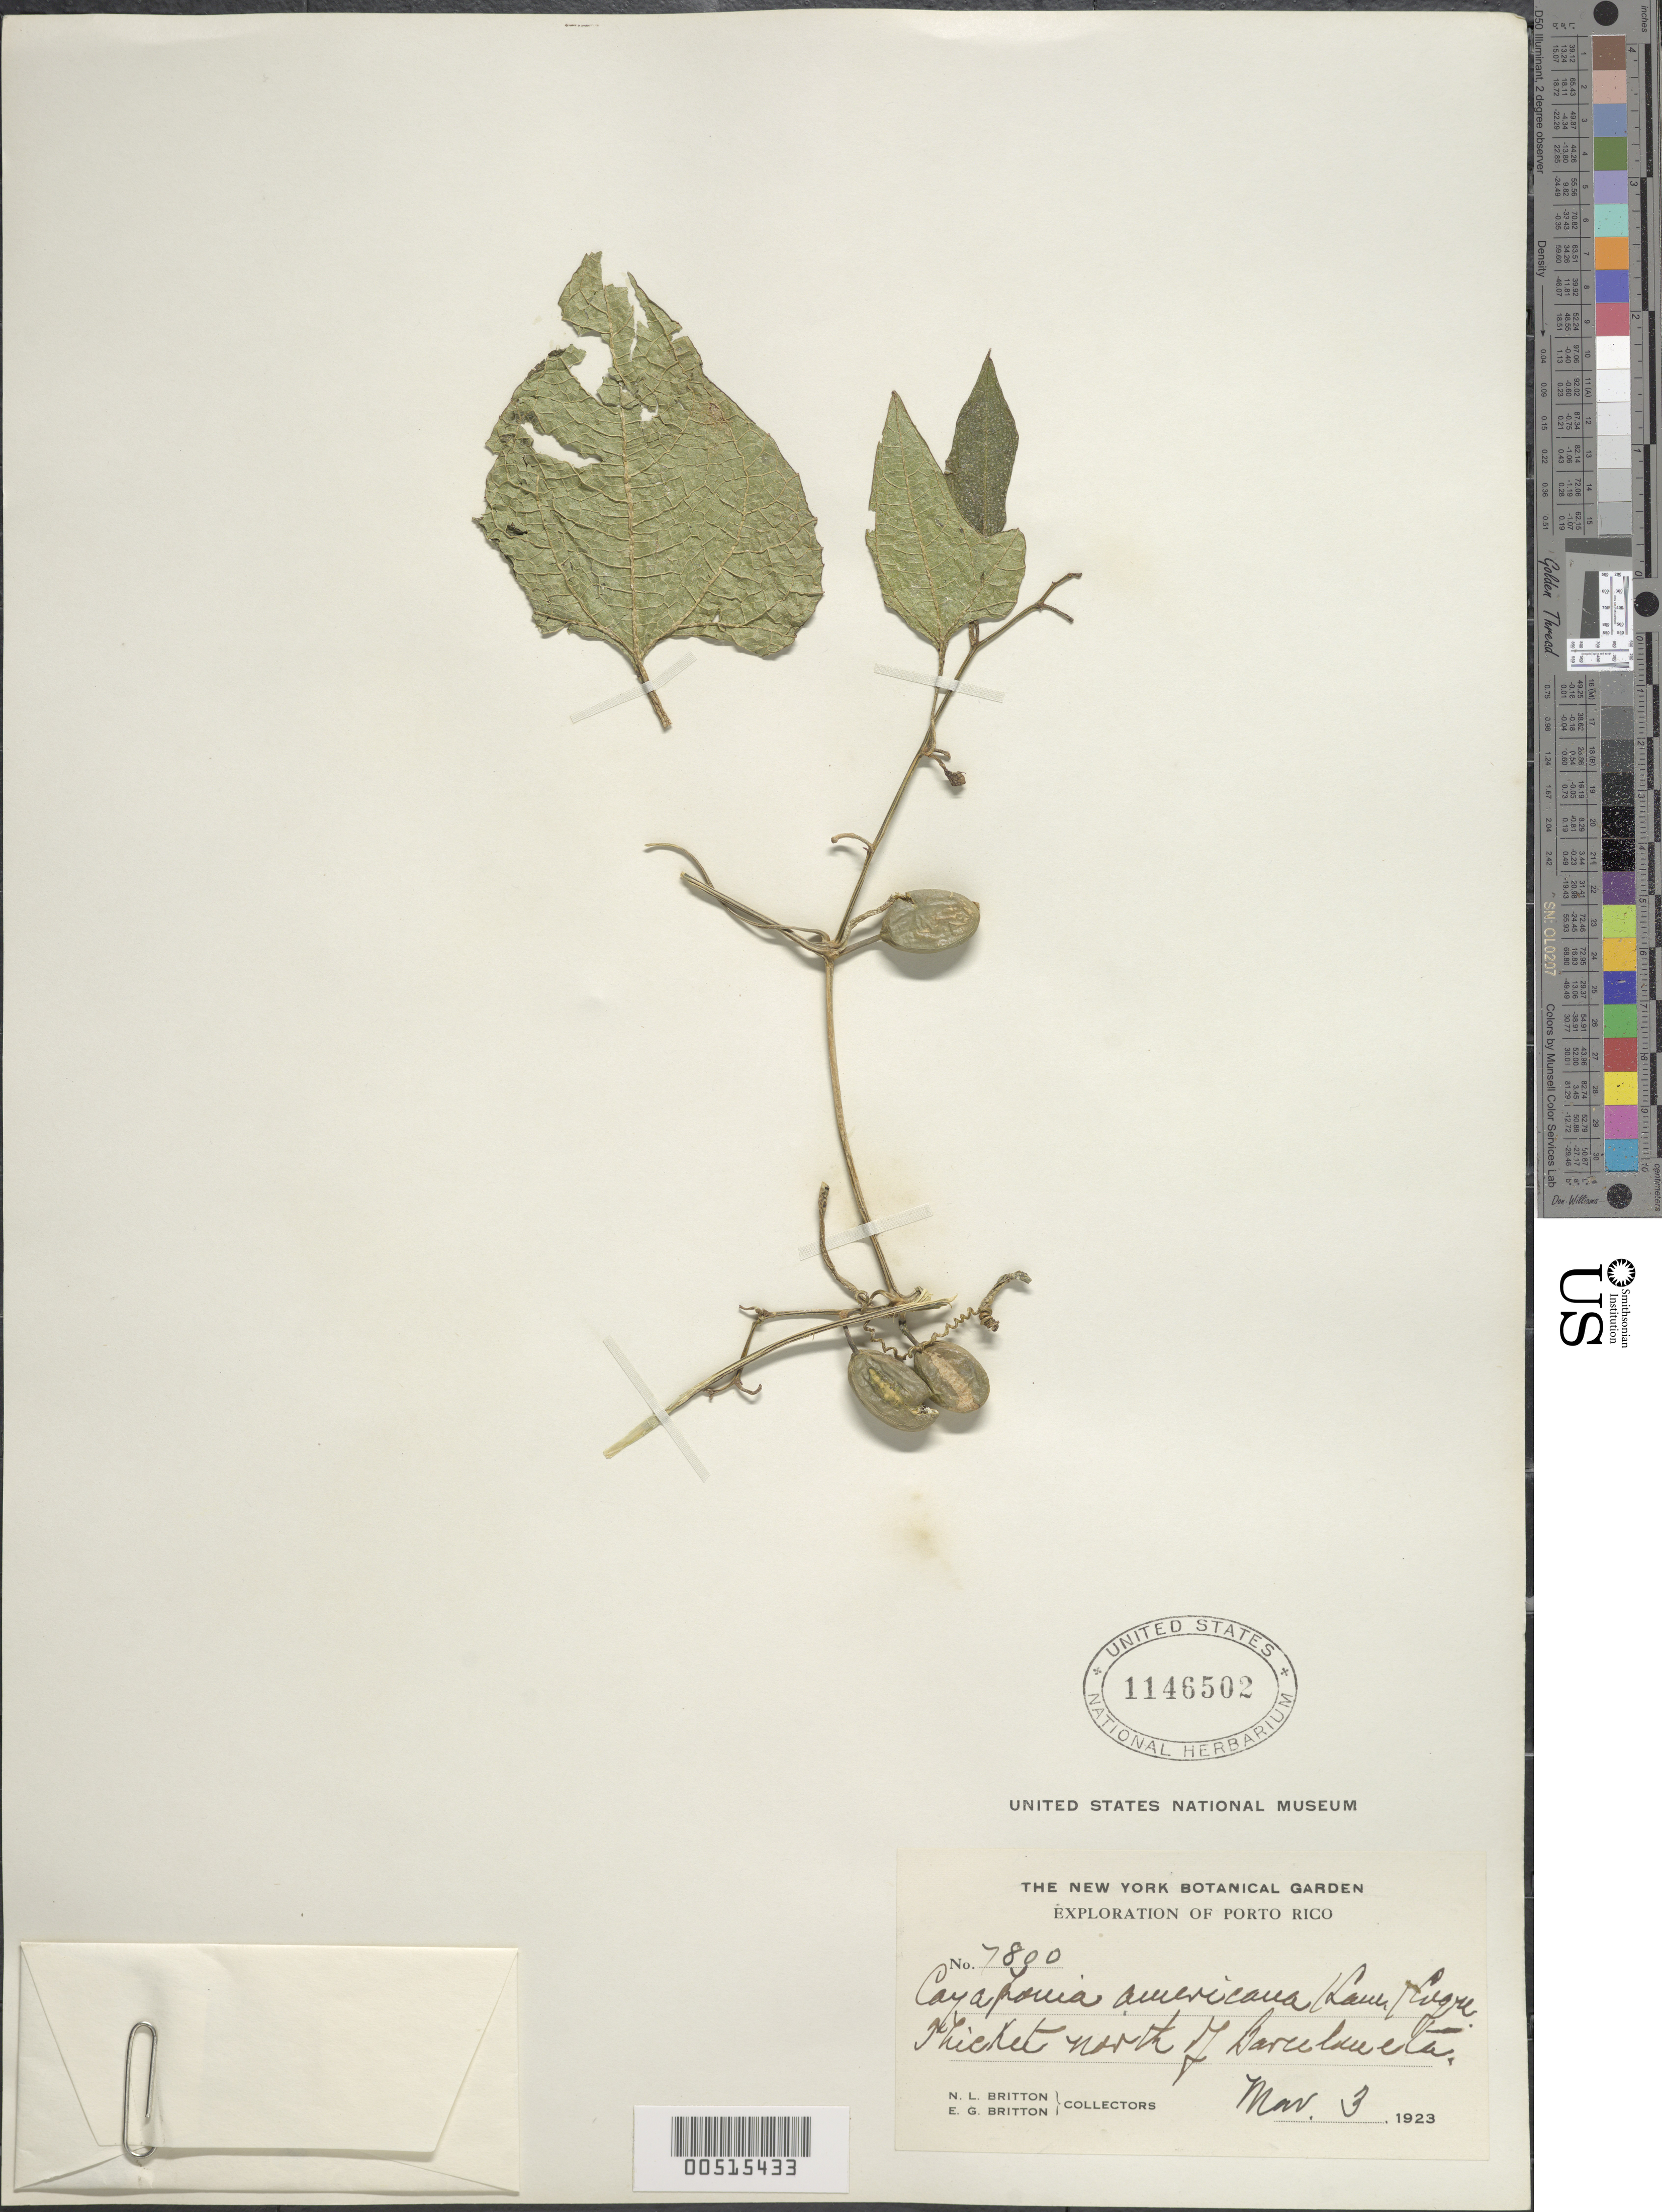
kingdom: Plantae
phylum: Tracheophyta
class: Magnoliopsida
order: Cucurbitales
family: Cucurbitaceae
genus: Cayaponia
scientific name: Cayaponia americana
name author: (Lam.) Cogn.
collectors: Britton, -- & Britton, --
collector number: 7800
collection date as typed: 03 Nov 1923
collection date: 1923-11-03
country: Puerto Rico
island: Greater Antilles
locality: N of Barcelueta. Thicket.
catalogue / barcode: US 1146502